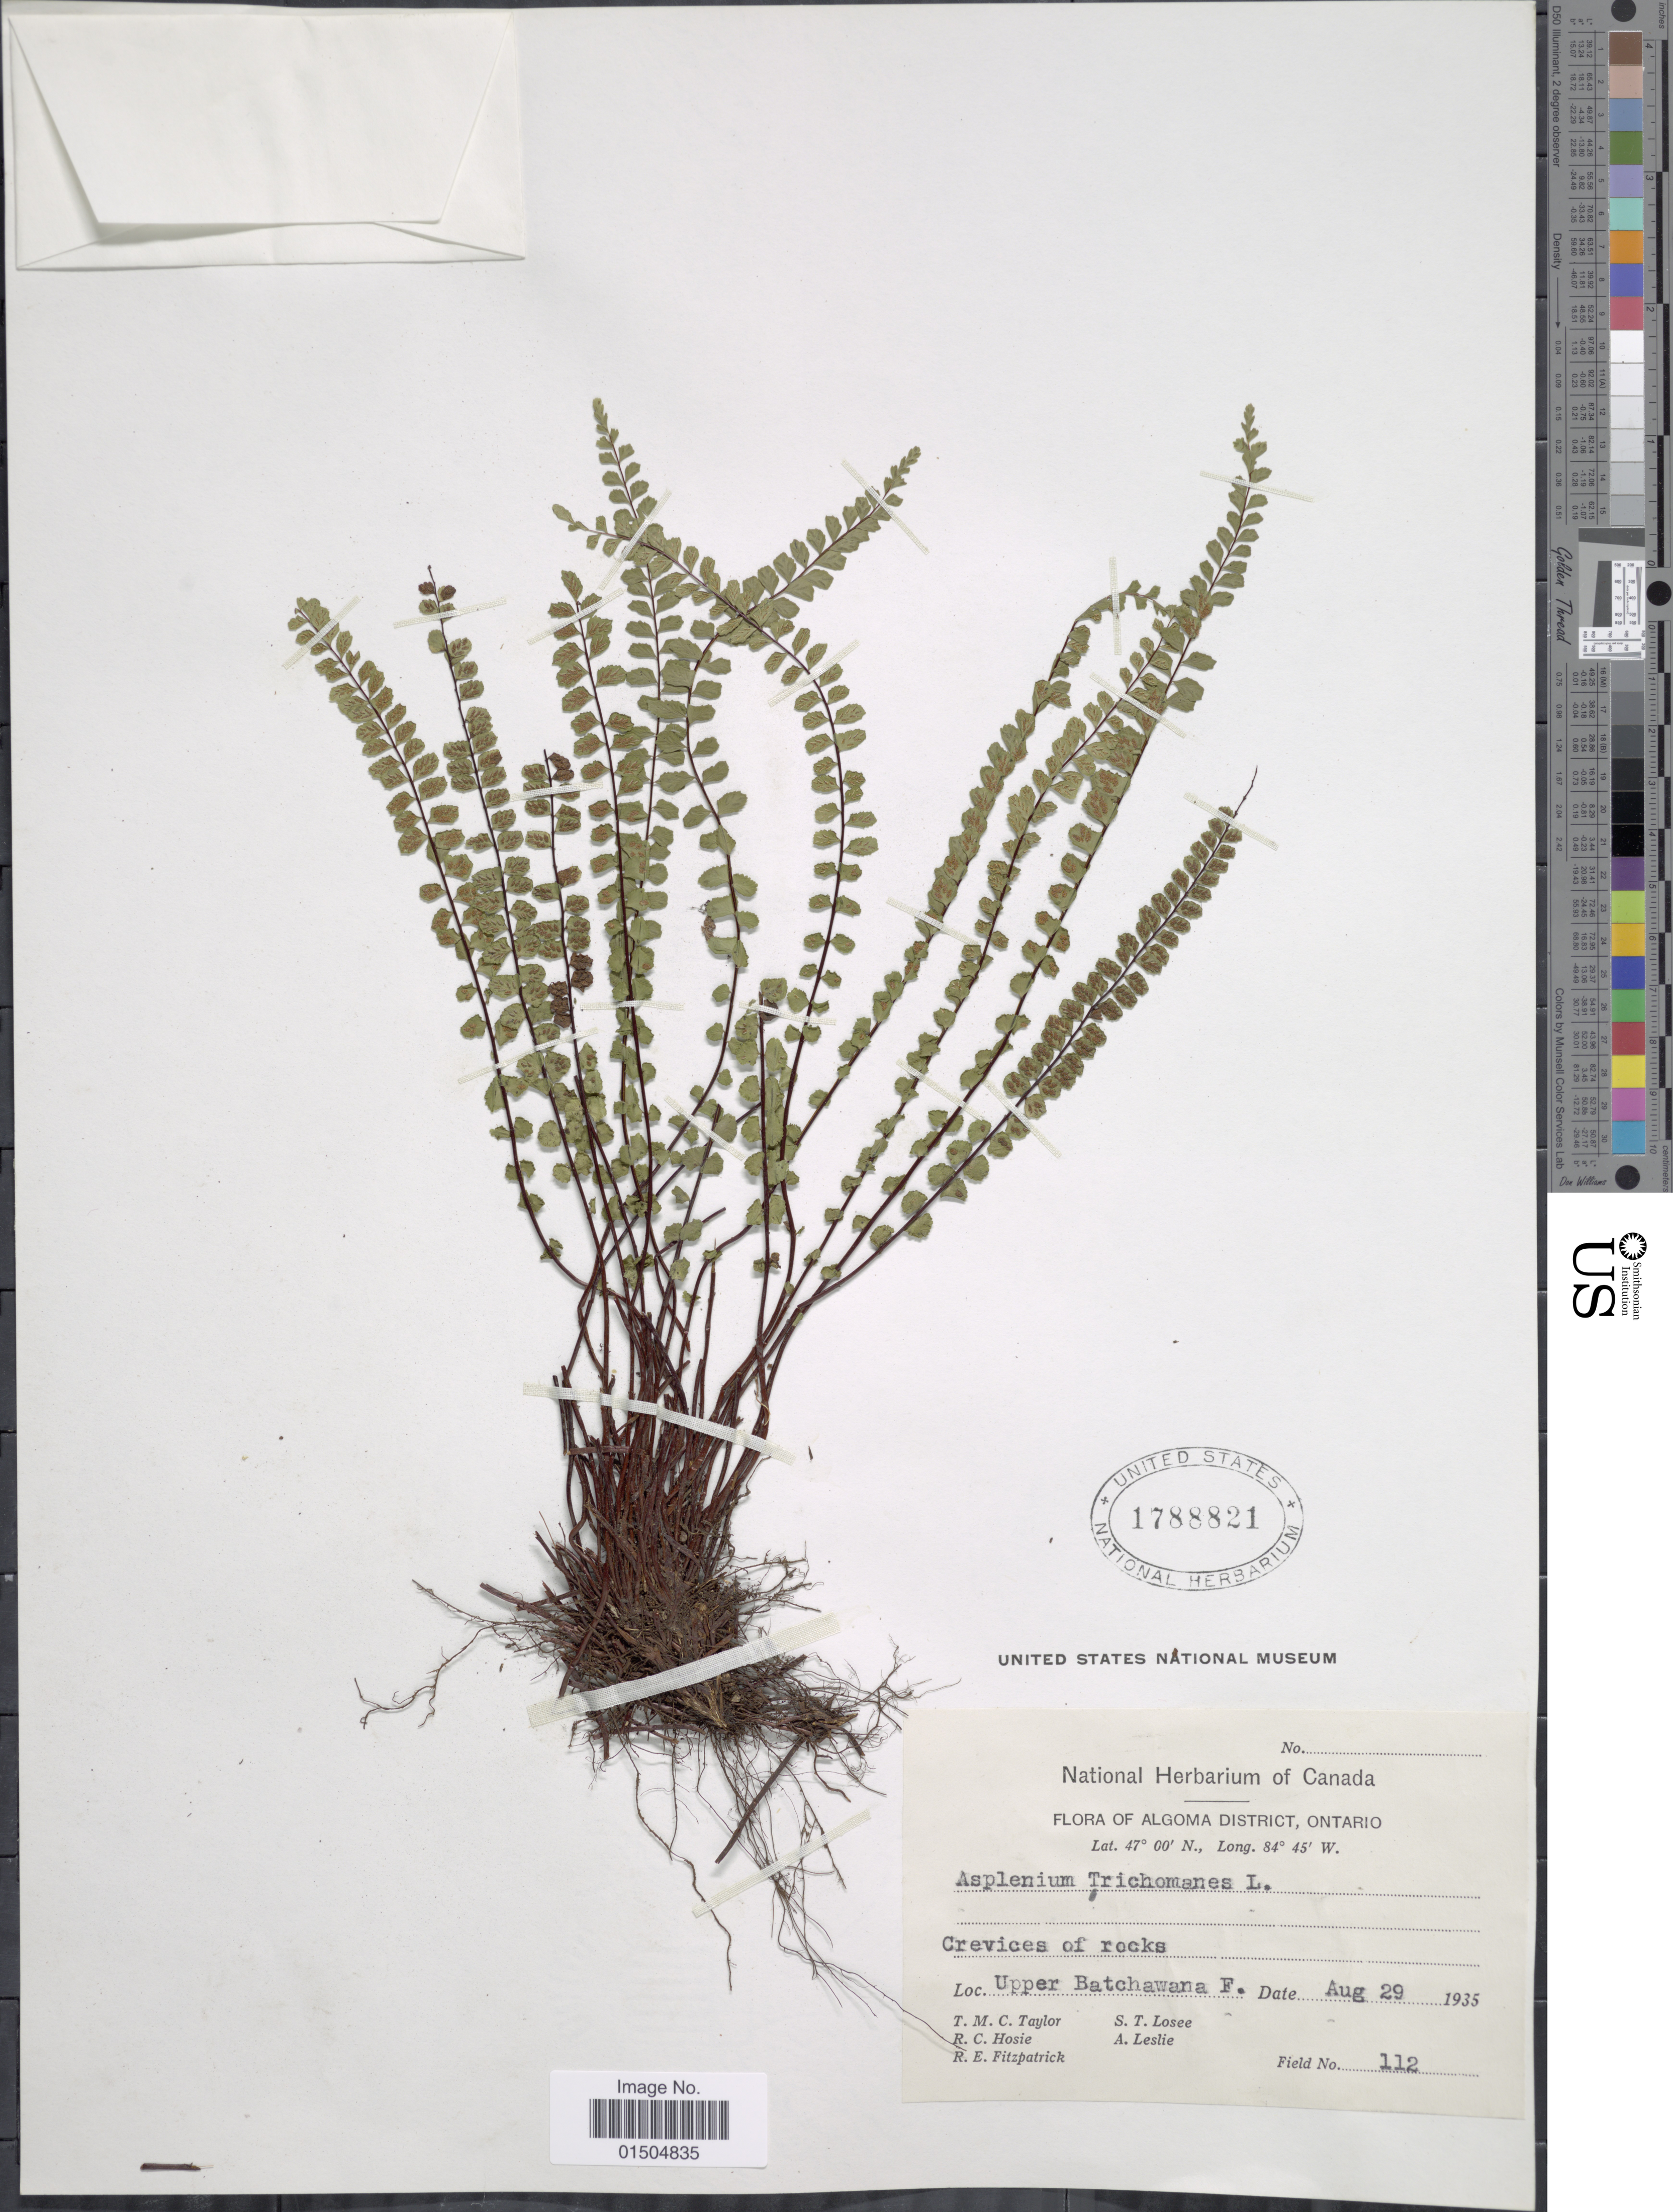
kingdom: Plantae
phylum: Tracheophyta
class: Polypodiopsida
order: Polypodiales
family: Aspleniaceae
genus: Asplenium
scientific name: Asplenium trichomanes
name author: L.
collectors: T. M. C. Taylor, R. Hosie, R. Fitzpatrick, S. Losee & A. Leslie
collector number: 112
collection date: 1935-08-29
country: Canada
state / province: Ontario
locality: Algoma District. Upper Batchawana F.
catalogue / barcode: US 1788821